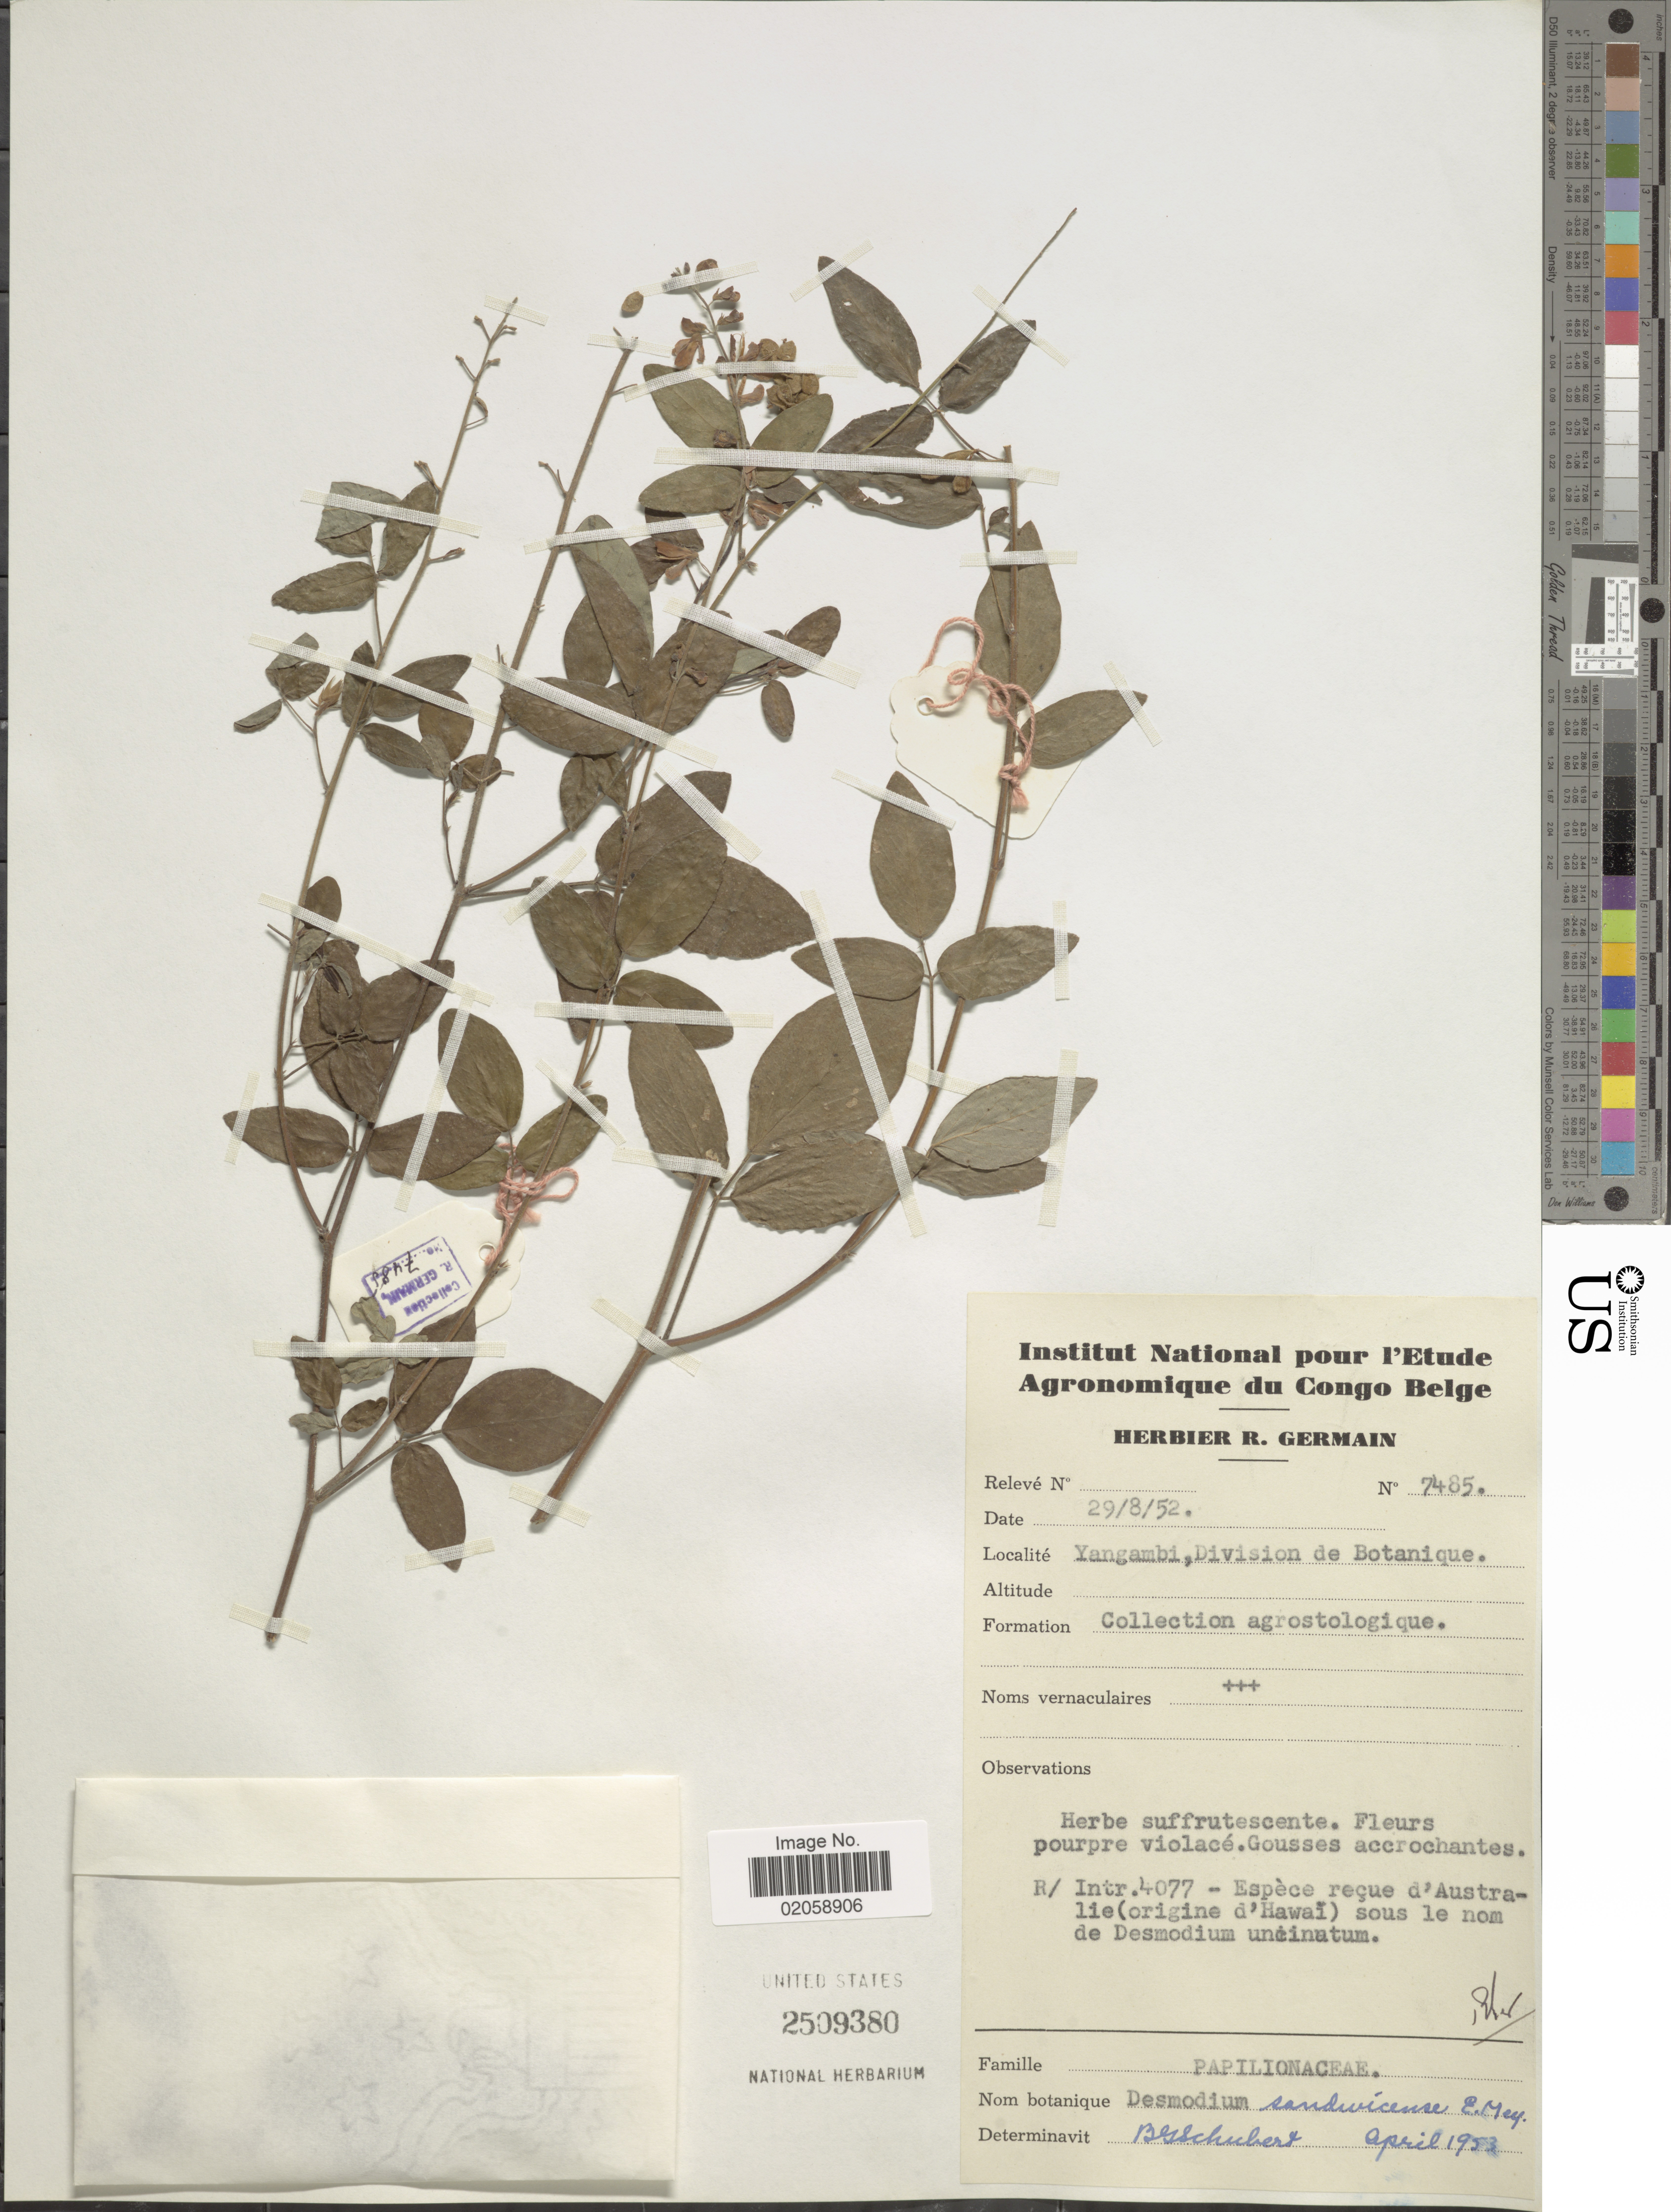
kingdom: Plantae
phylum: Tracheophyta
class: Magnoliopsida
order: Fabales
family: Fabaceae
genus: Desmodium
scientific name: Desmodium uncinatum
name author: (Jacq.) DC.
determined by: Wagner, W. L., (BOT), Smithsonian Institution - National Museum of Natural History (UNITED STATES)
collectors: Ex herb. R. Germain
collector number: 7485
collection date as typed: Transcribed d/m/y: 29/8/52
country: Congo, Democratic Republic of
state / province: Tshopo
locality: Yangambi, Tshopo, Division de Botanique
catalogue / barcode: US 2509380